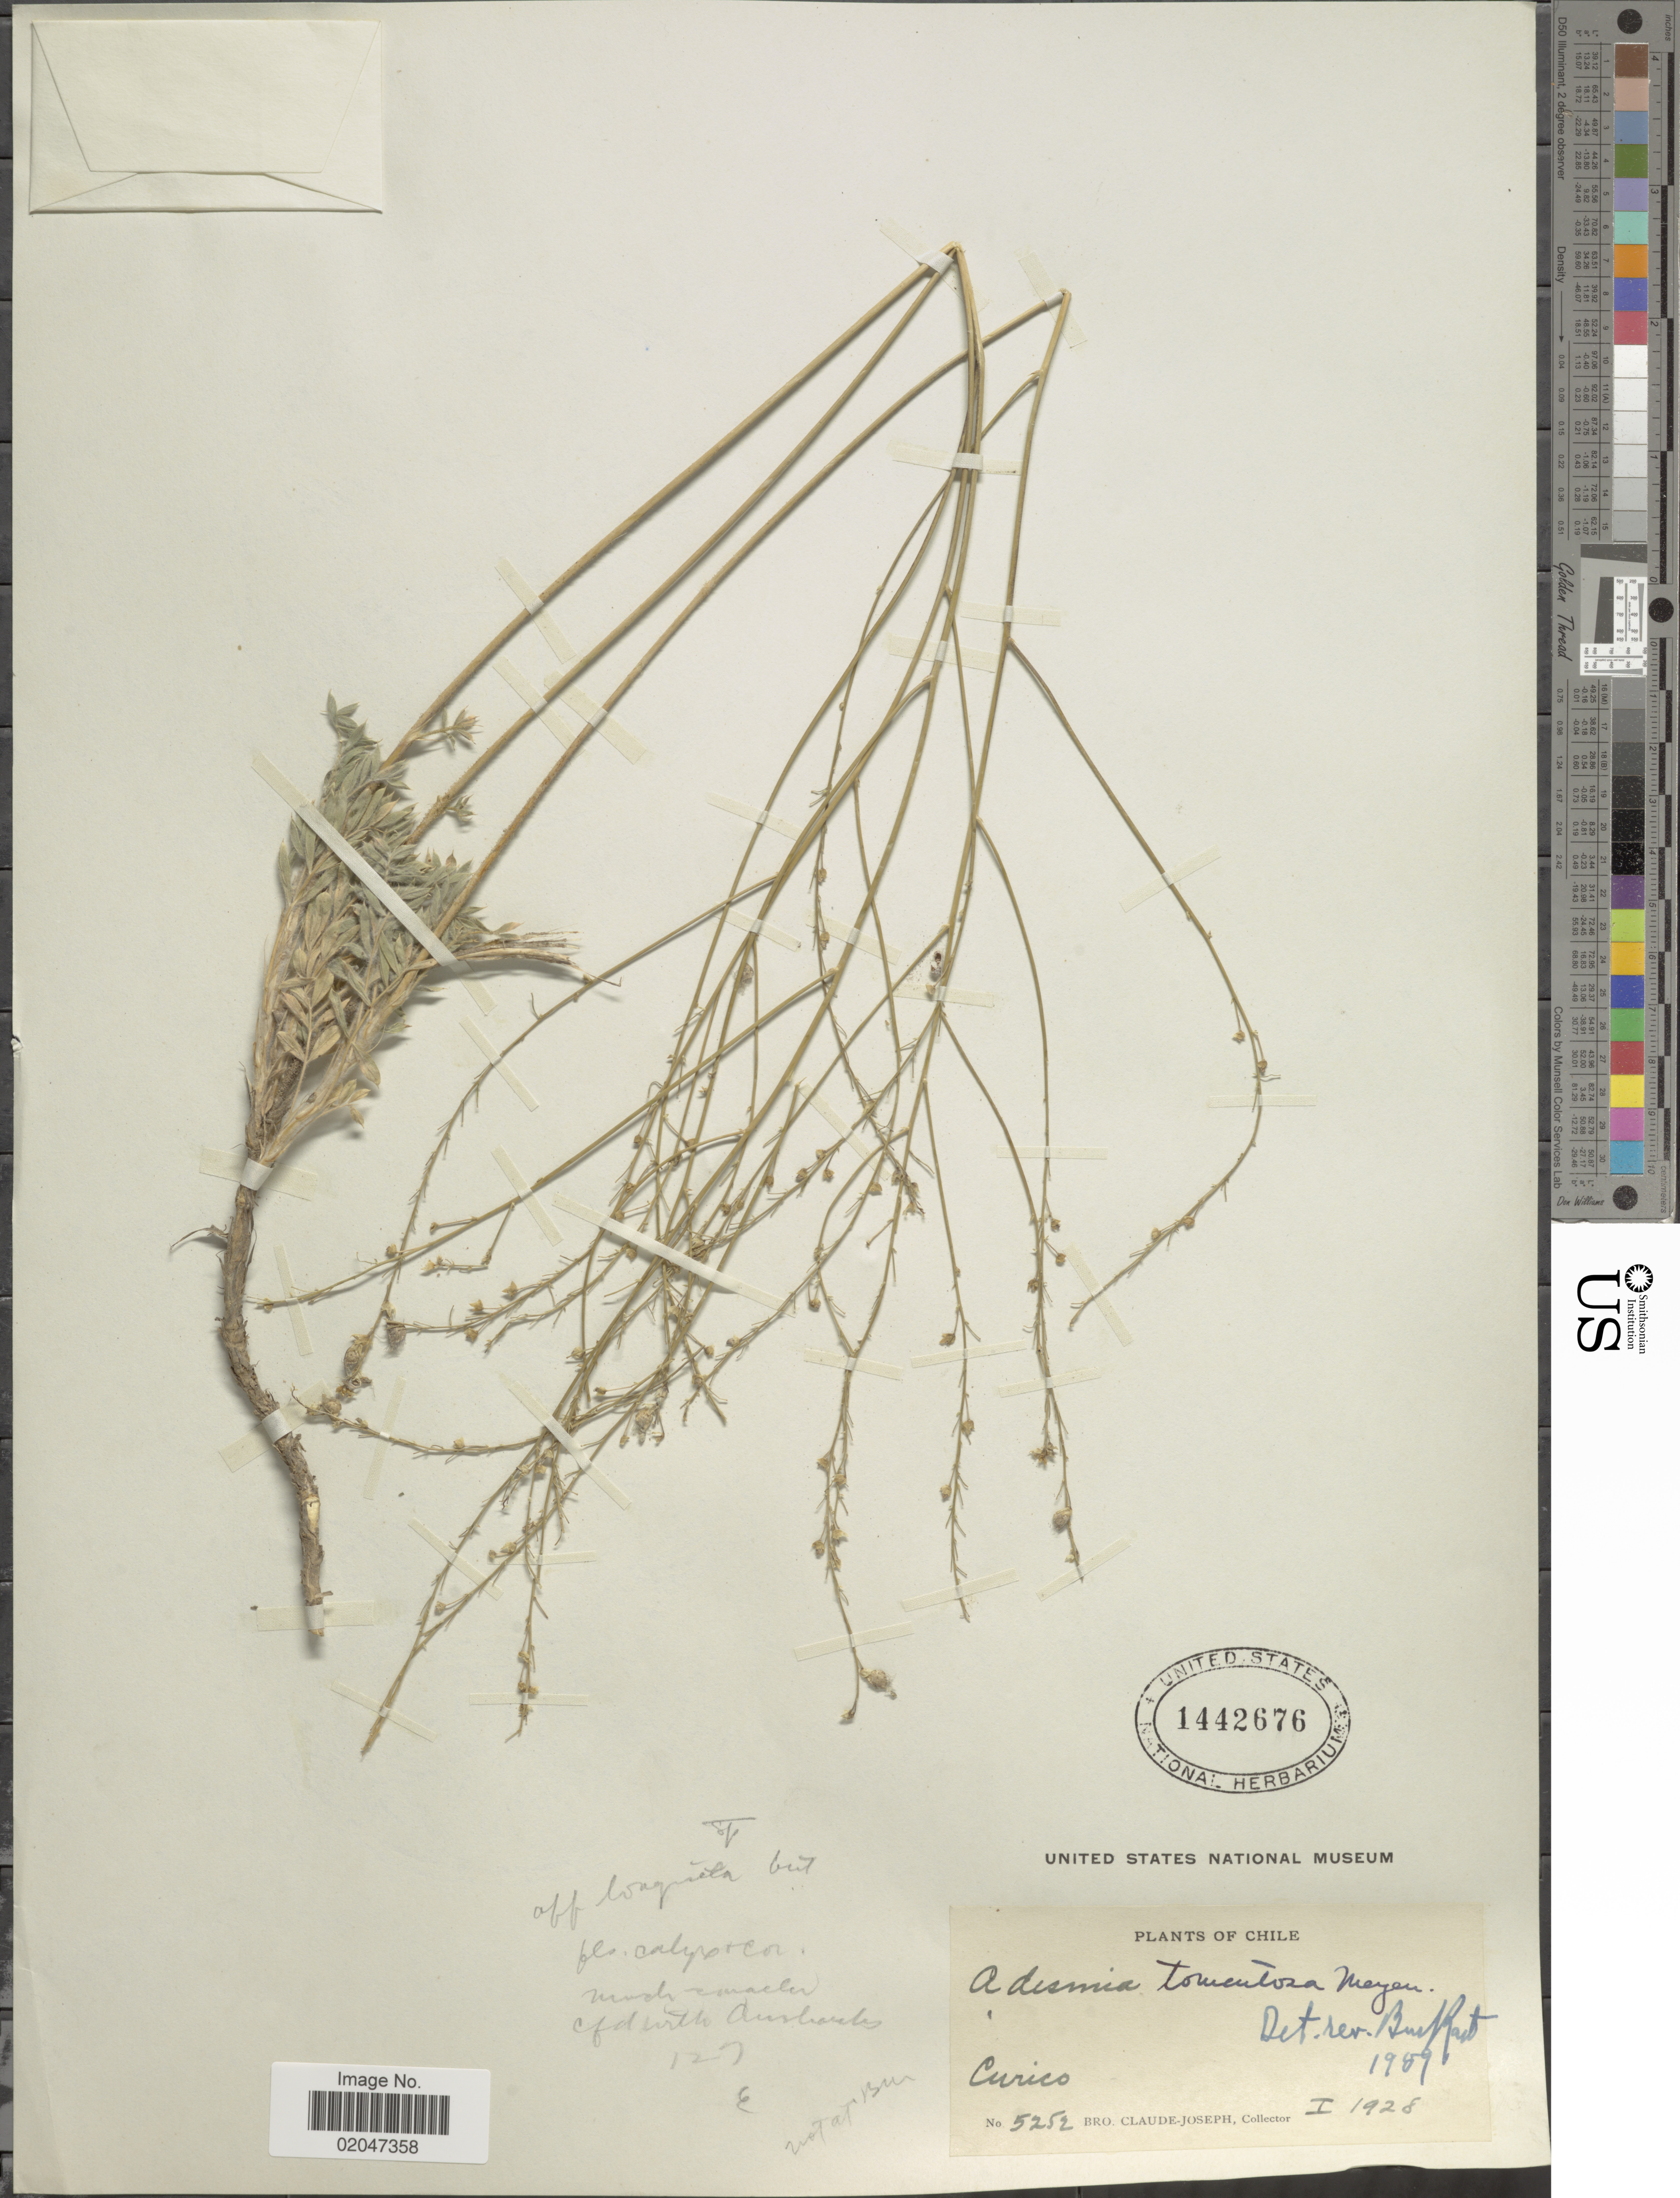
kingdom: Plantae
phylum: Tracheophyta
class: Magnoliopsida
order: Fabales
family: Fabaceae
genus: Adesmia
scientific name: Adesmia tomentosa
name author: Meyen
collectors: Bro. Claude-Joseph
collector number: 5252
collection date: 1928-01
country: Chile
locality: Curico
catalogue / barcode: US 1442676